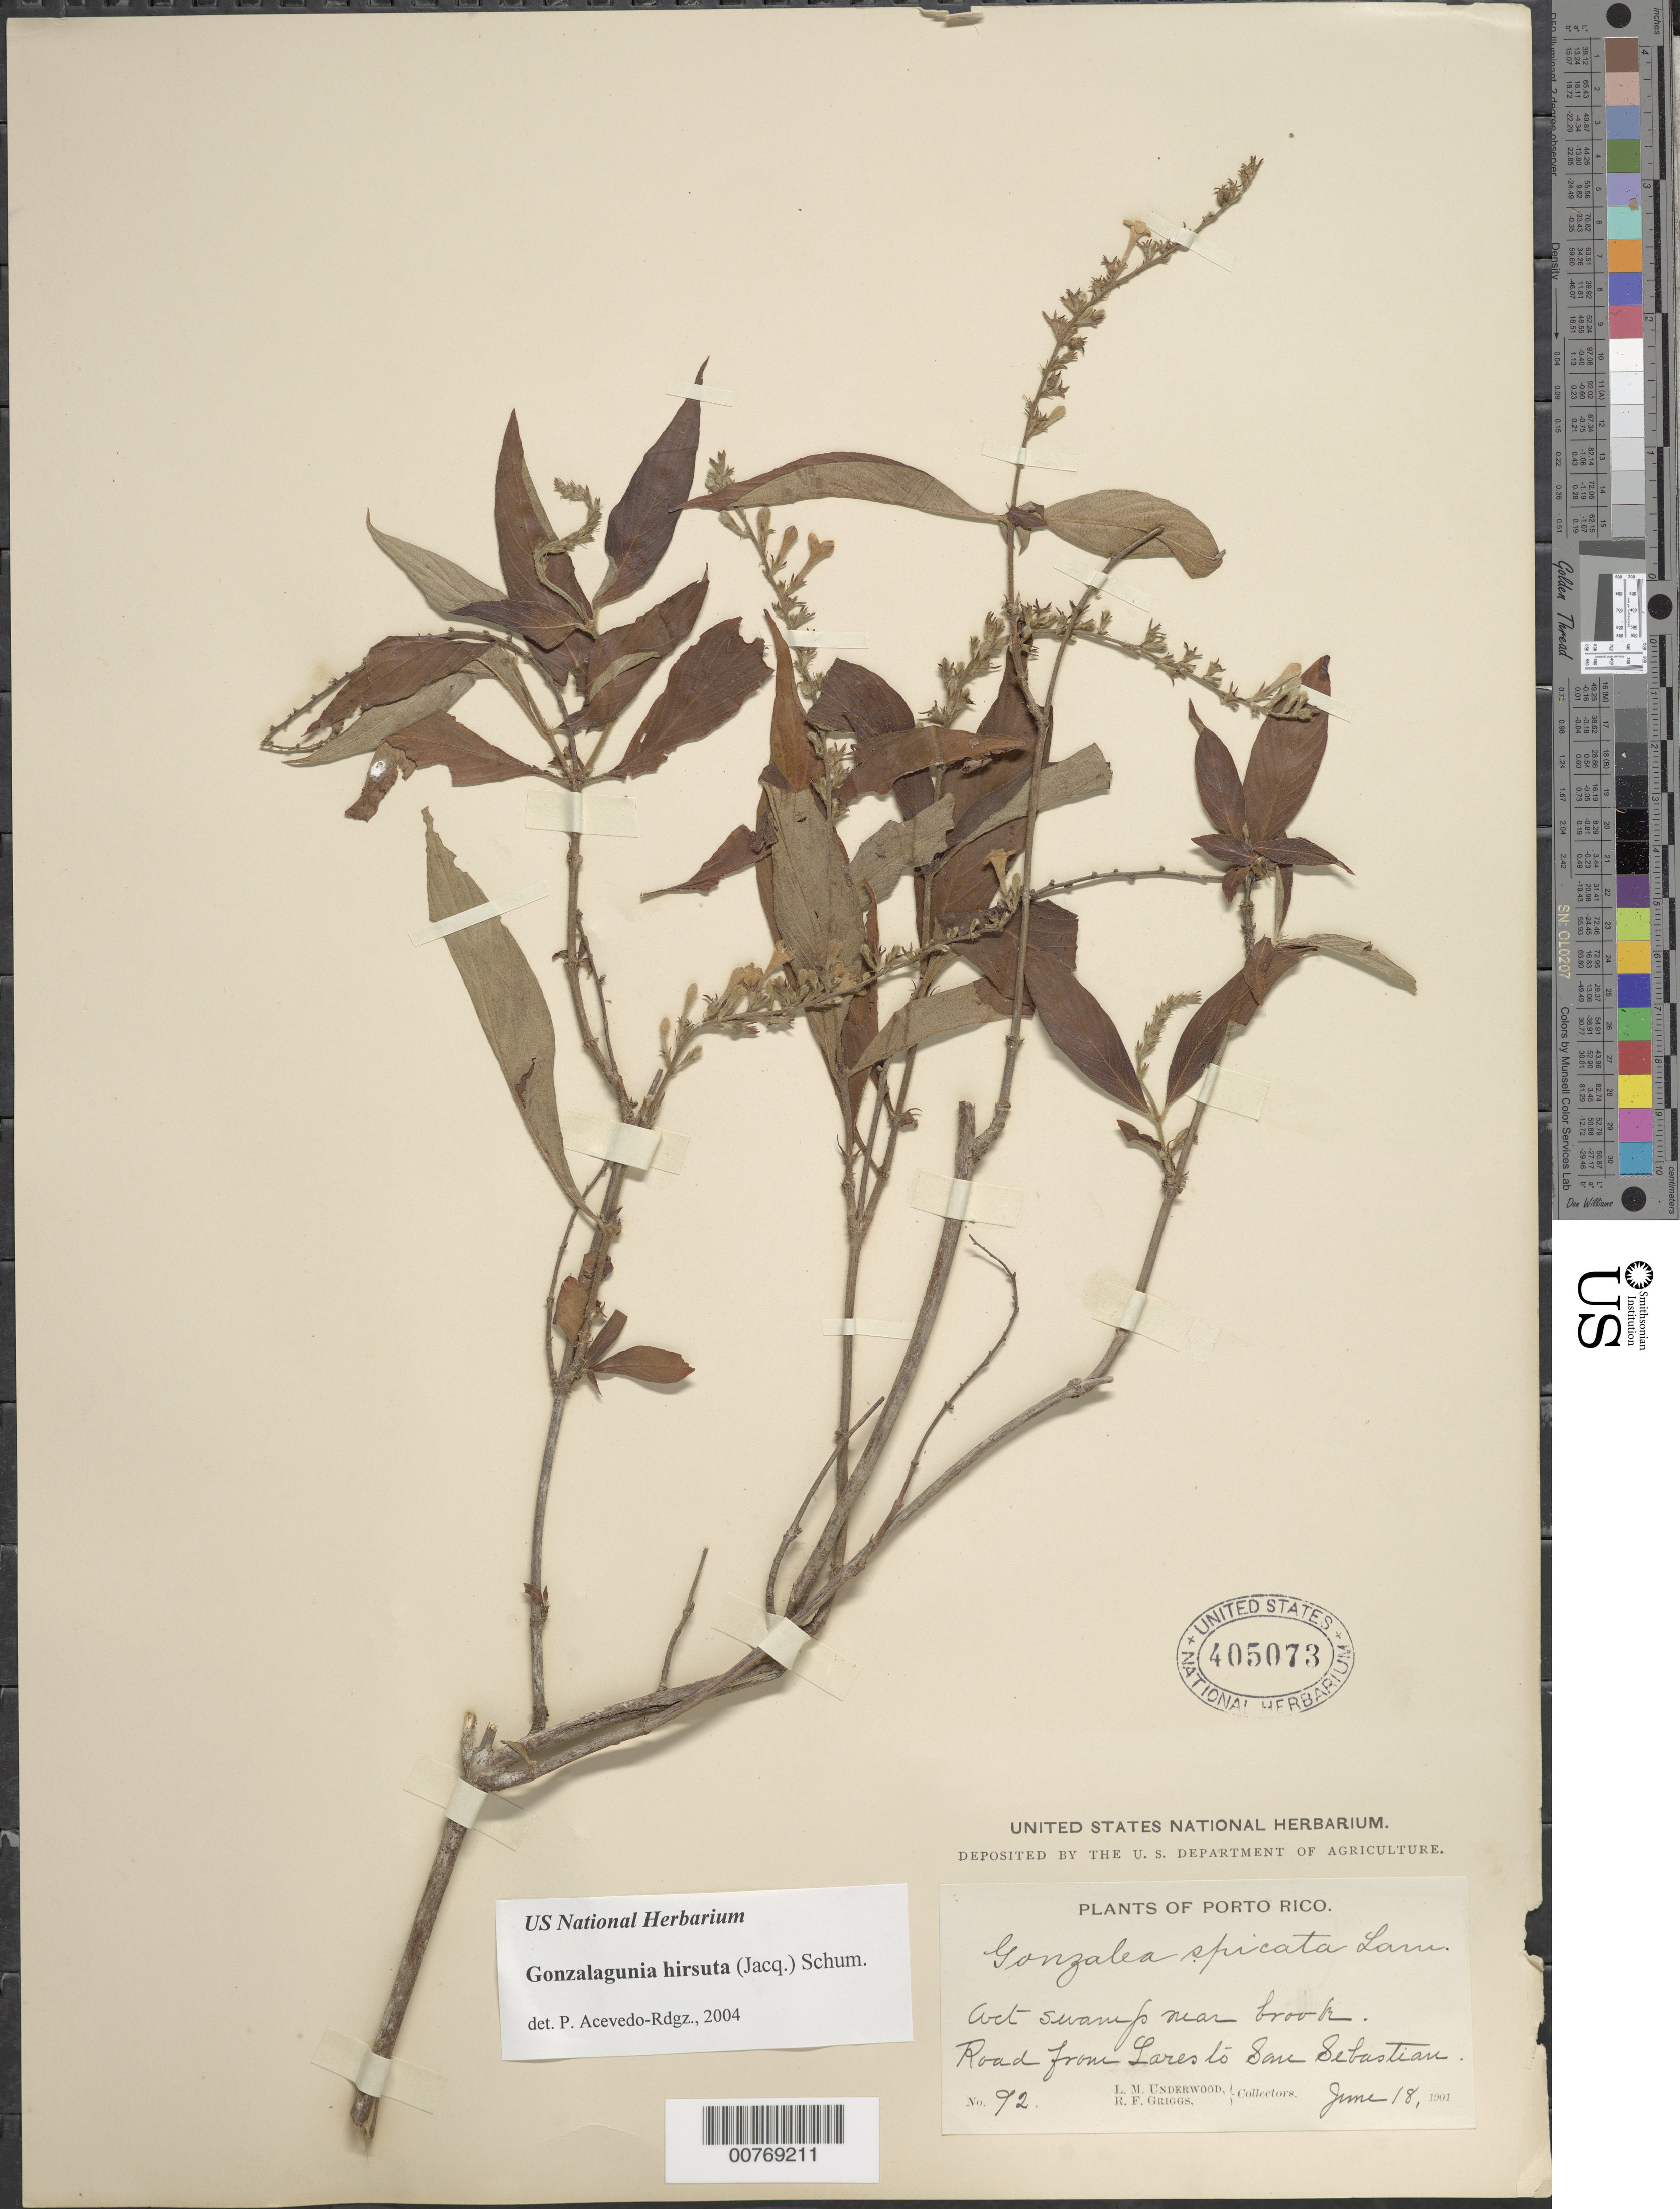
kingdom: Plantae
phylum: Tracheophyta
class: Magnoliopsida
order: Gentianales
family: Rubiaceae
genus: Gonzalagunia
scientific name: Gonzalagunia hirsuta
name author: (Jacq.) K. Schum.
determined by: Acevedo-Rodríguez, P., (BOT), Smithsonian Institution - National Museum of Natural History (UNITED STATES)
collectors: L. M. Underwood & R. F. Griggs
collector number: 92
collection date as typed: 18 Jun 1901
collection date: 1901-06-18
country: Puerto Rico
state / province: Lares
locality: Road from Lares to San Sebastian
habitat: Wet swamp near brook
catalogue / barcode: US 405073